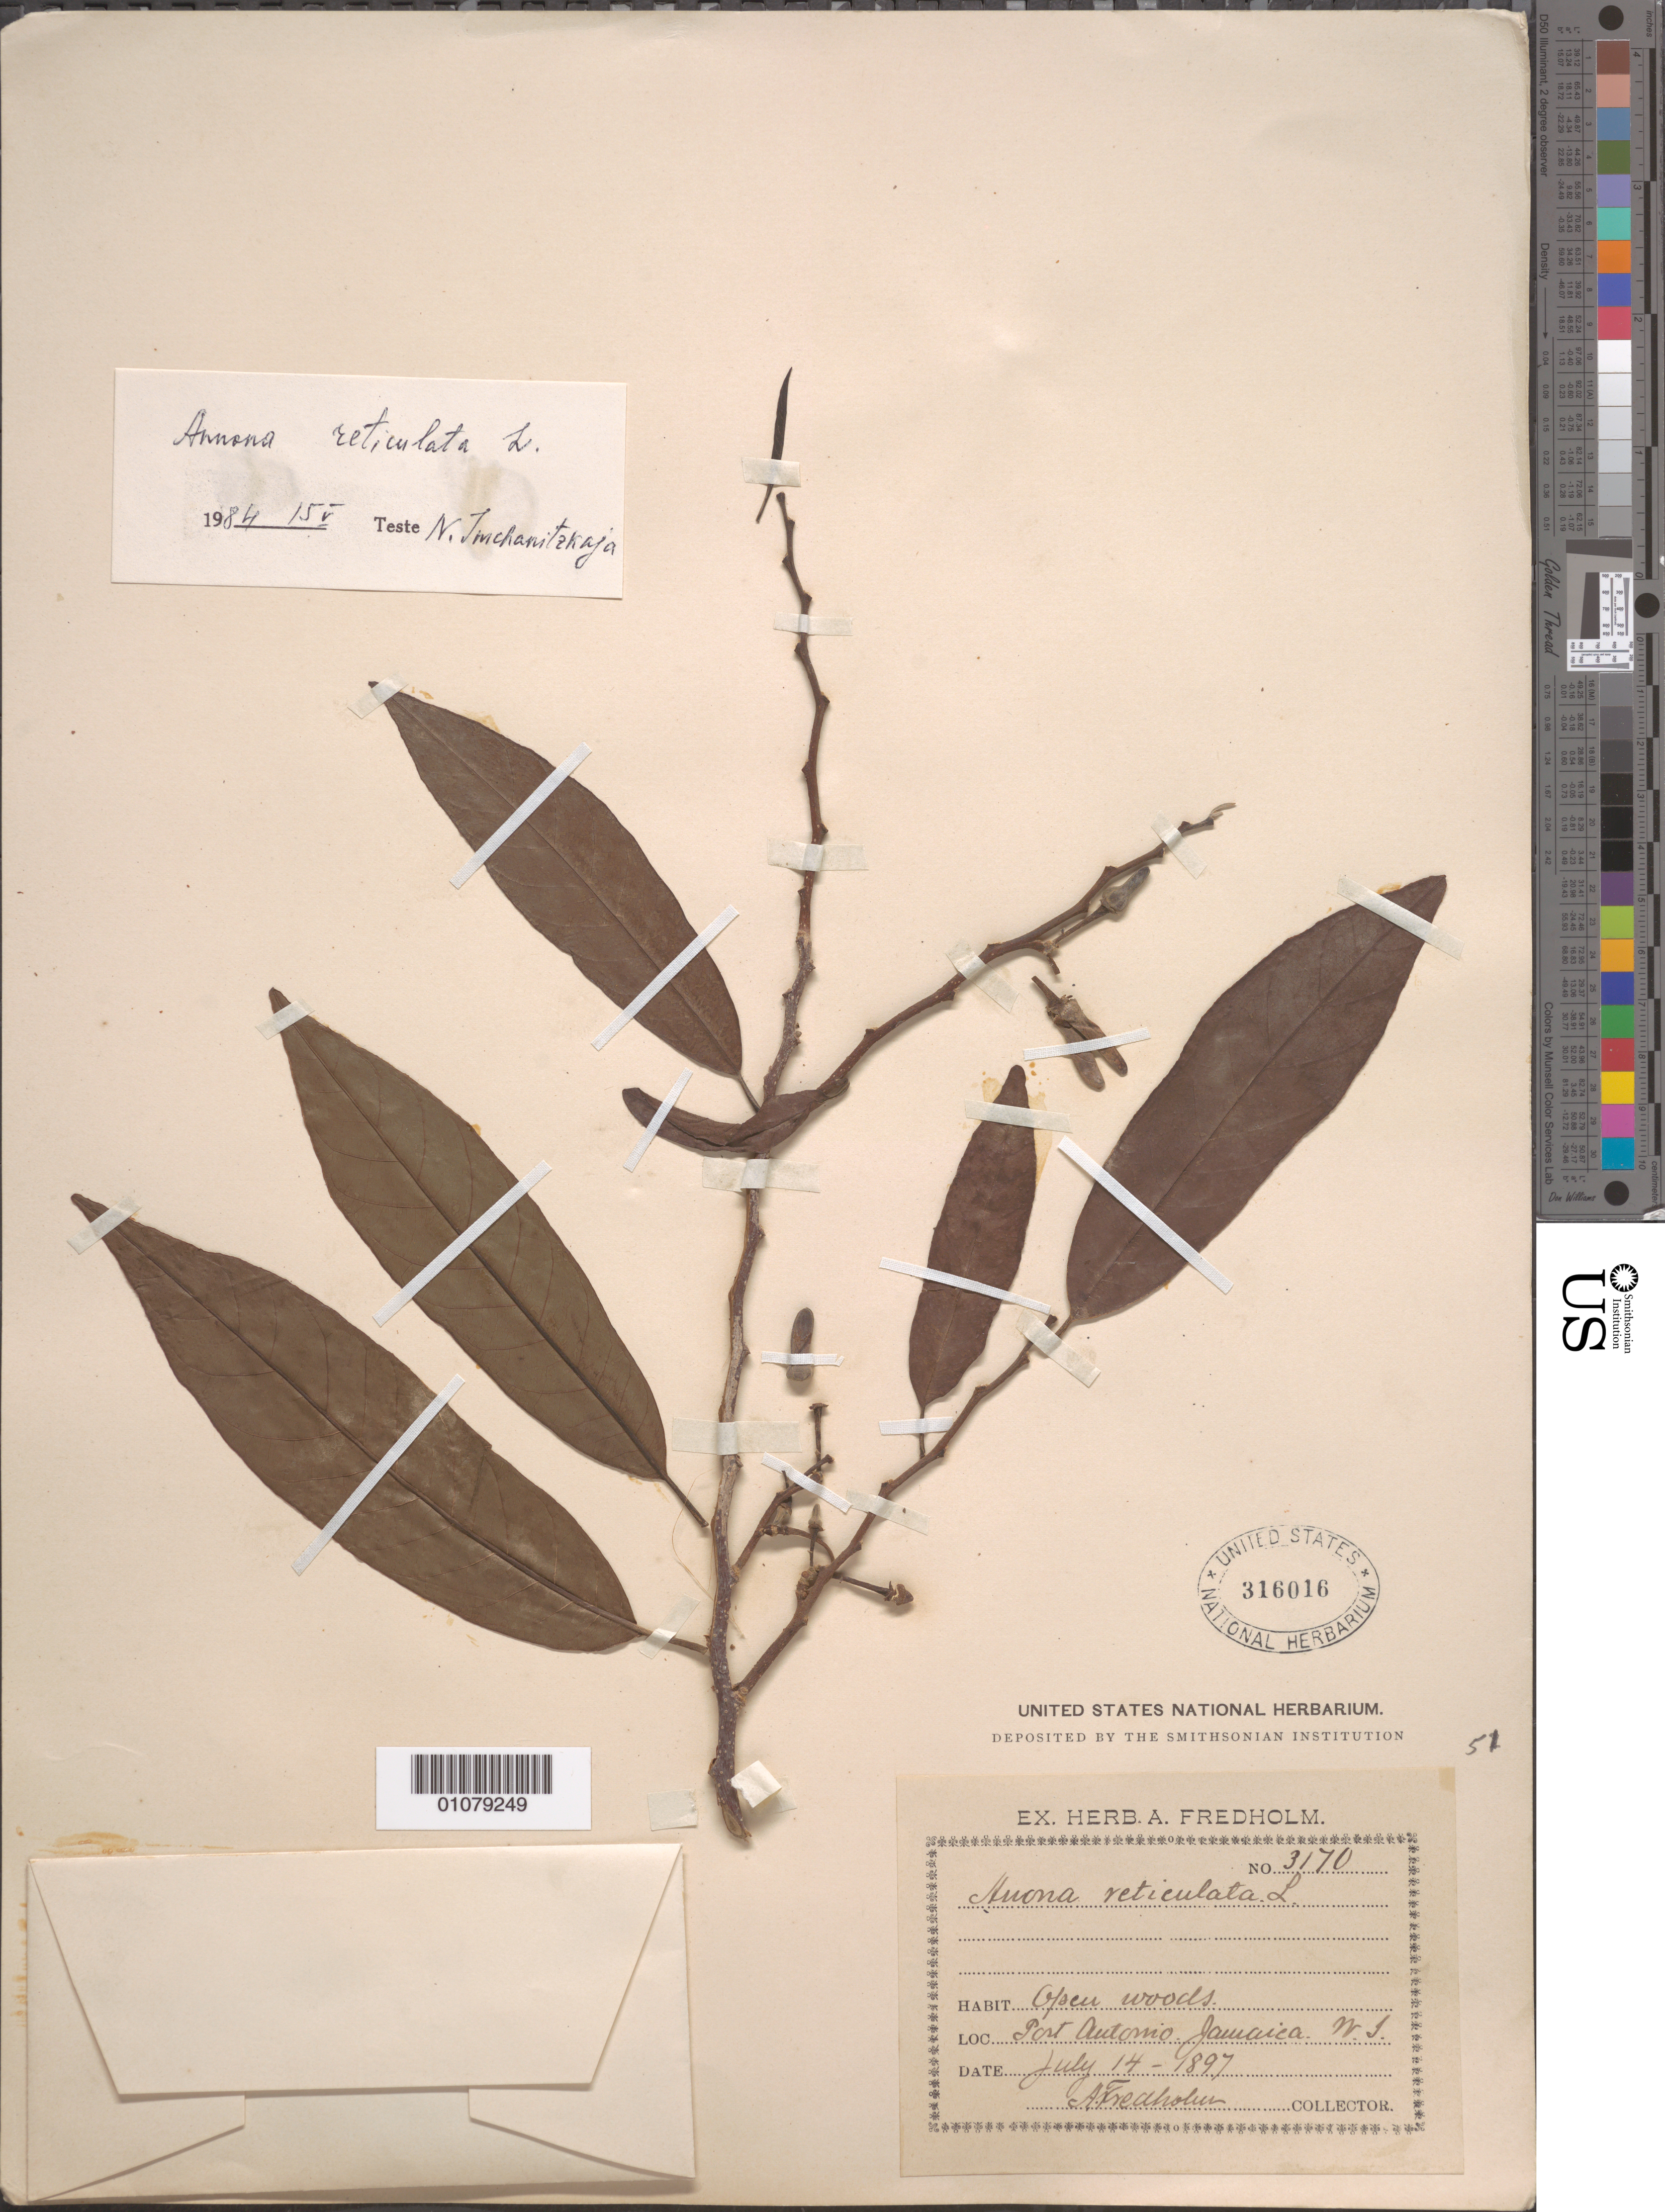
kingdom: Plantae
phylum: Tracheophyta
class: Magnoliopsida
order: Magnoliales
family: Annonaceae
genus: Annona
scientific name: Annona reticulata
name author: L.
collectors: A. Fredholm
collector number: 3170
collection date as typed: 14 Jul 1897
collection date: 1897-07-14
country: Jamaica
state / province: Portland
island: Jamaica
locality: Open Woods. Port Antonio, Jamaica. W.I.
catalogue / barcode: US 316016